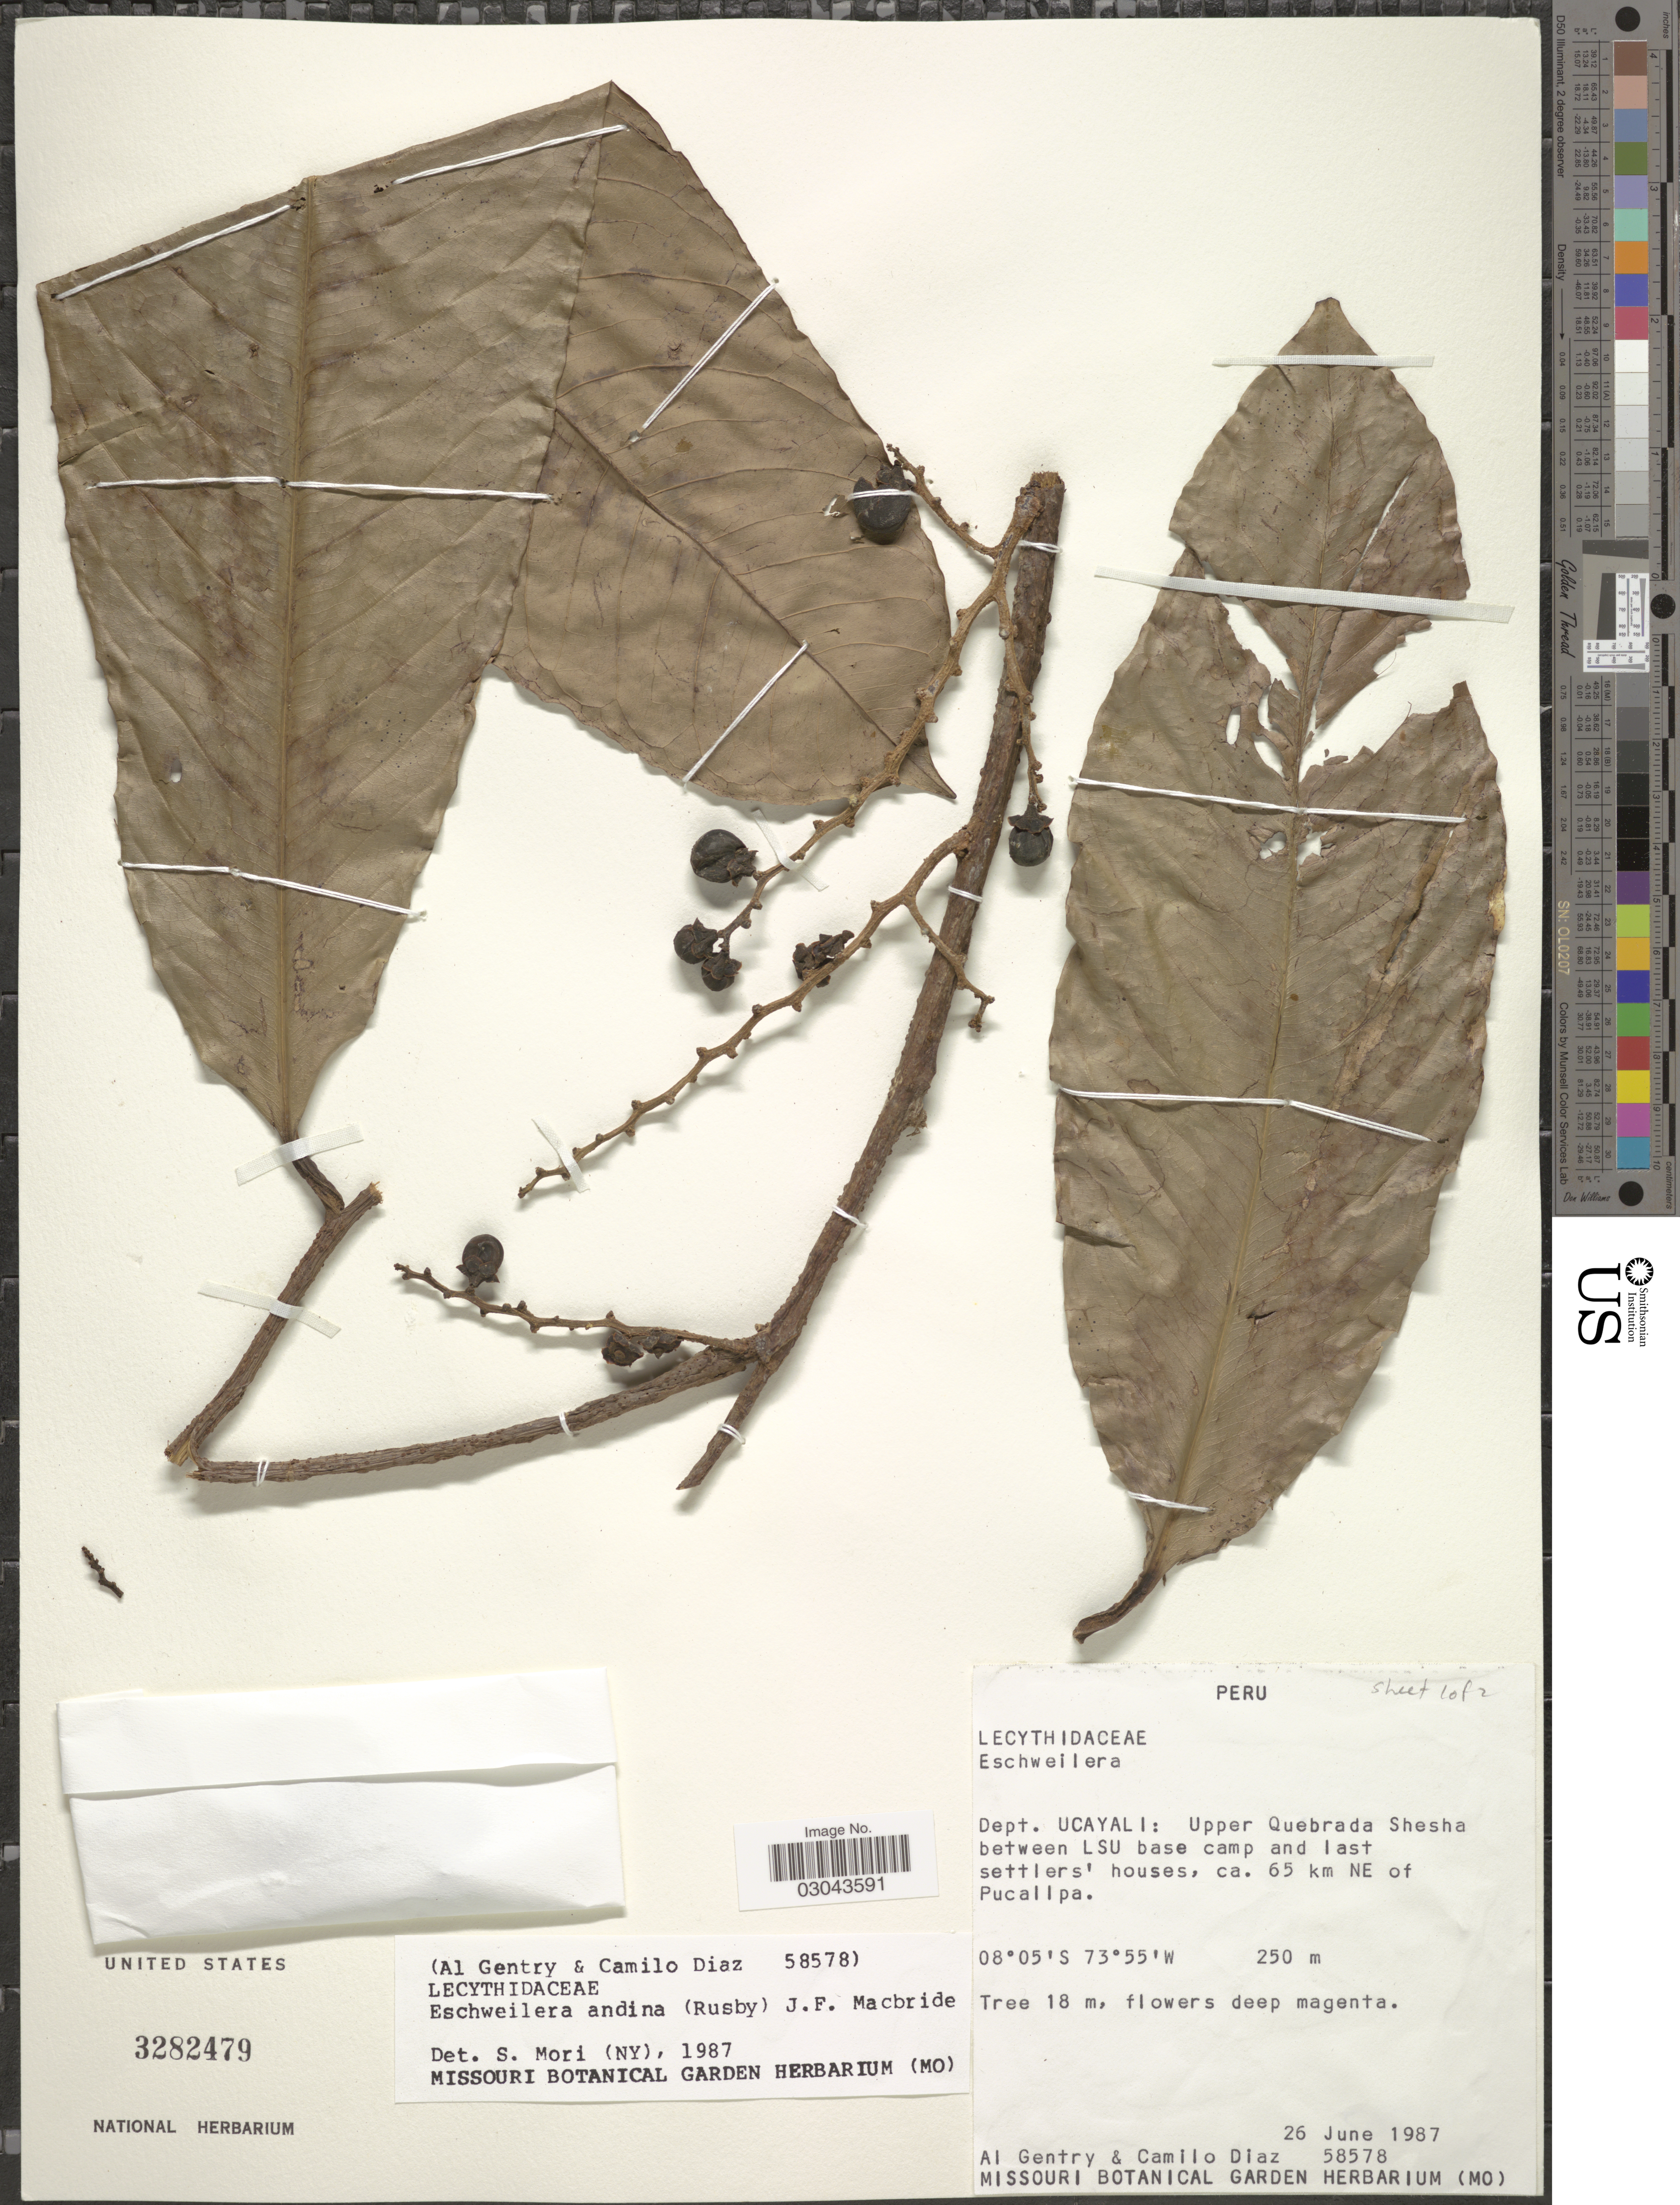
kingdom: Plantae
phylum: Tracheophyta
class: Magnoliopsida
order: Ericales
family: Lecythidaceae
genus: Eschweilera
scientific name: Eschweilera andina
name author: (Rusby) J.F. Macbr.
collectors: A. H. Gentry & C. Díaz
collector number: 58578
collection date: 1987-06-26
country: Peru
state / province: Ucayali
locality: Dept. Ucayali: Upper Quebrada Shesha between LSU base camp and last settlers' houses, ca. 65 km NE of Pucallpa.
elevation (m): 250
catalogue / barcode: US 3282479